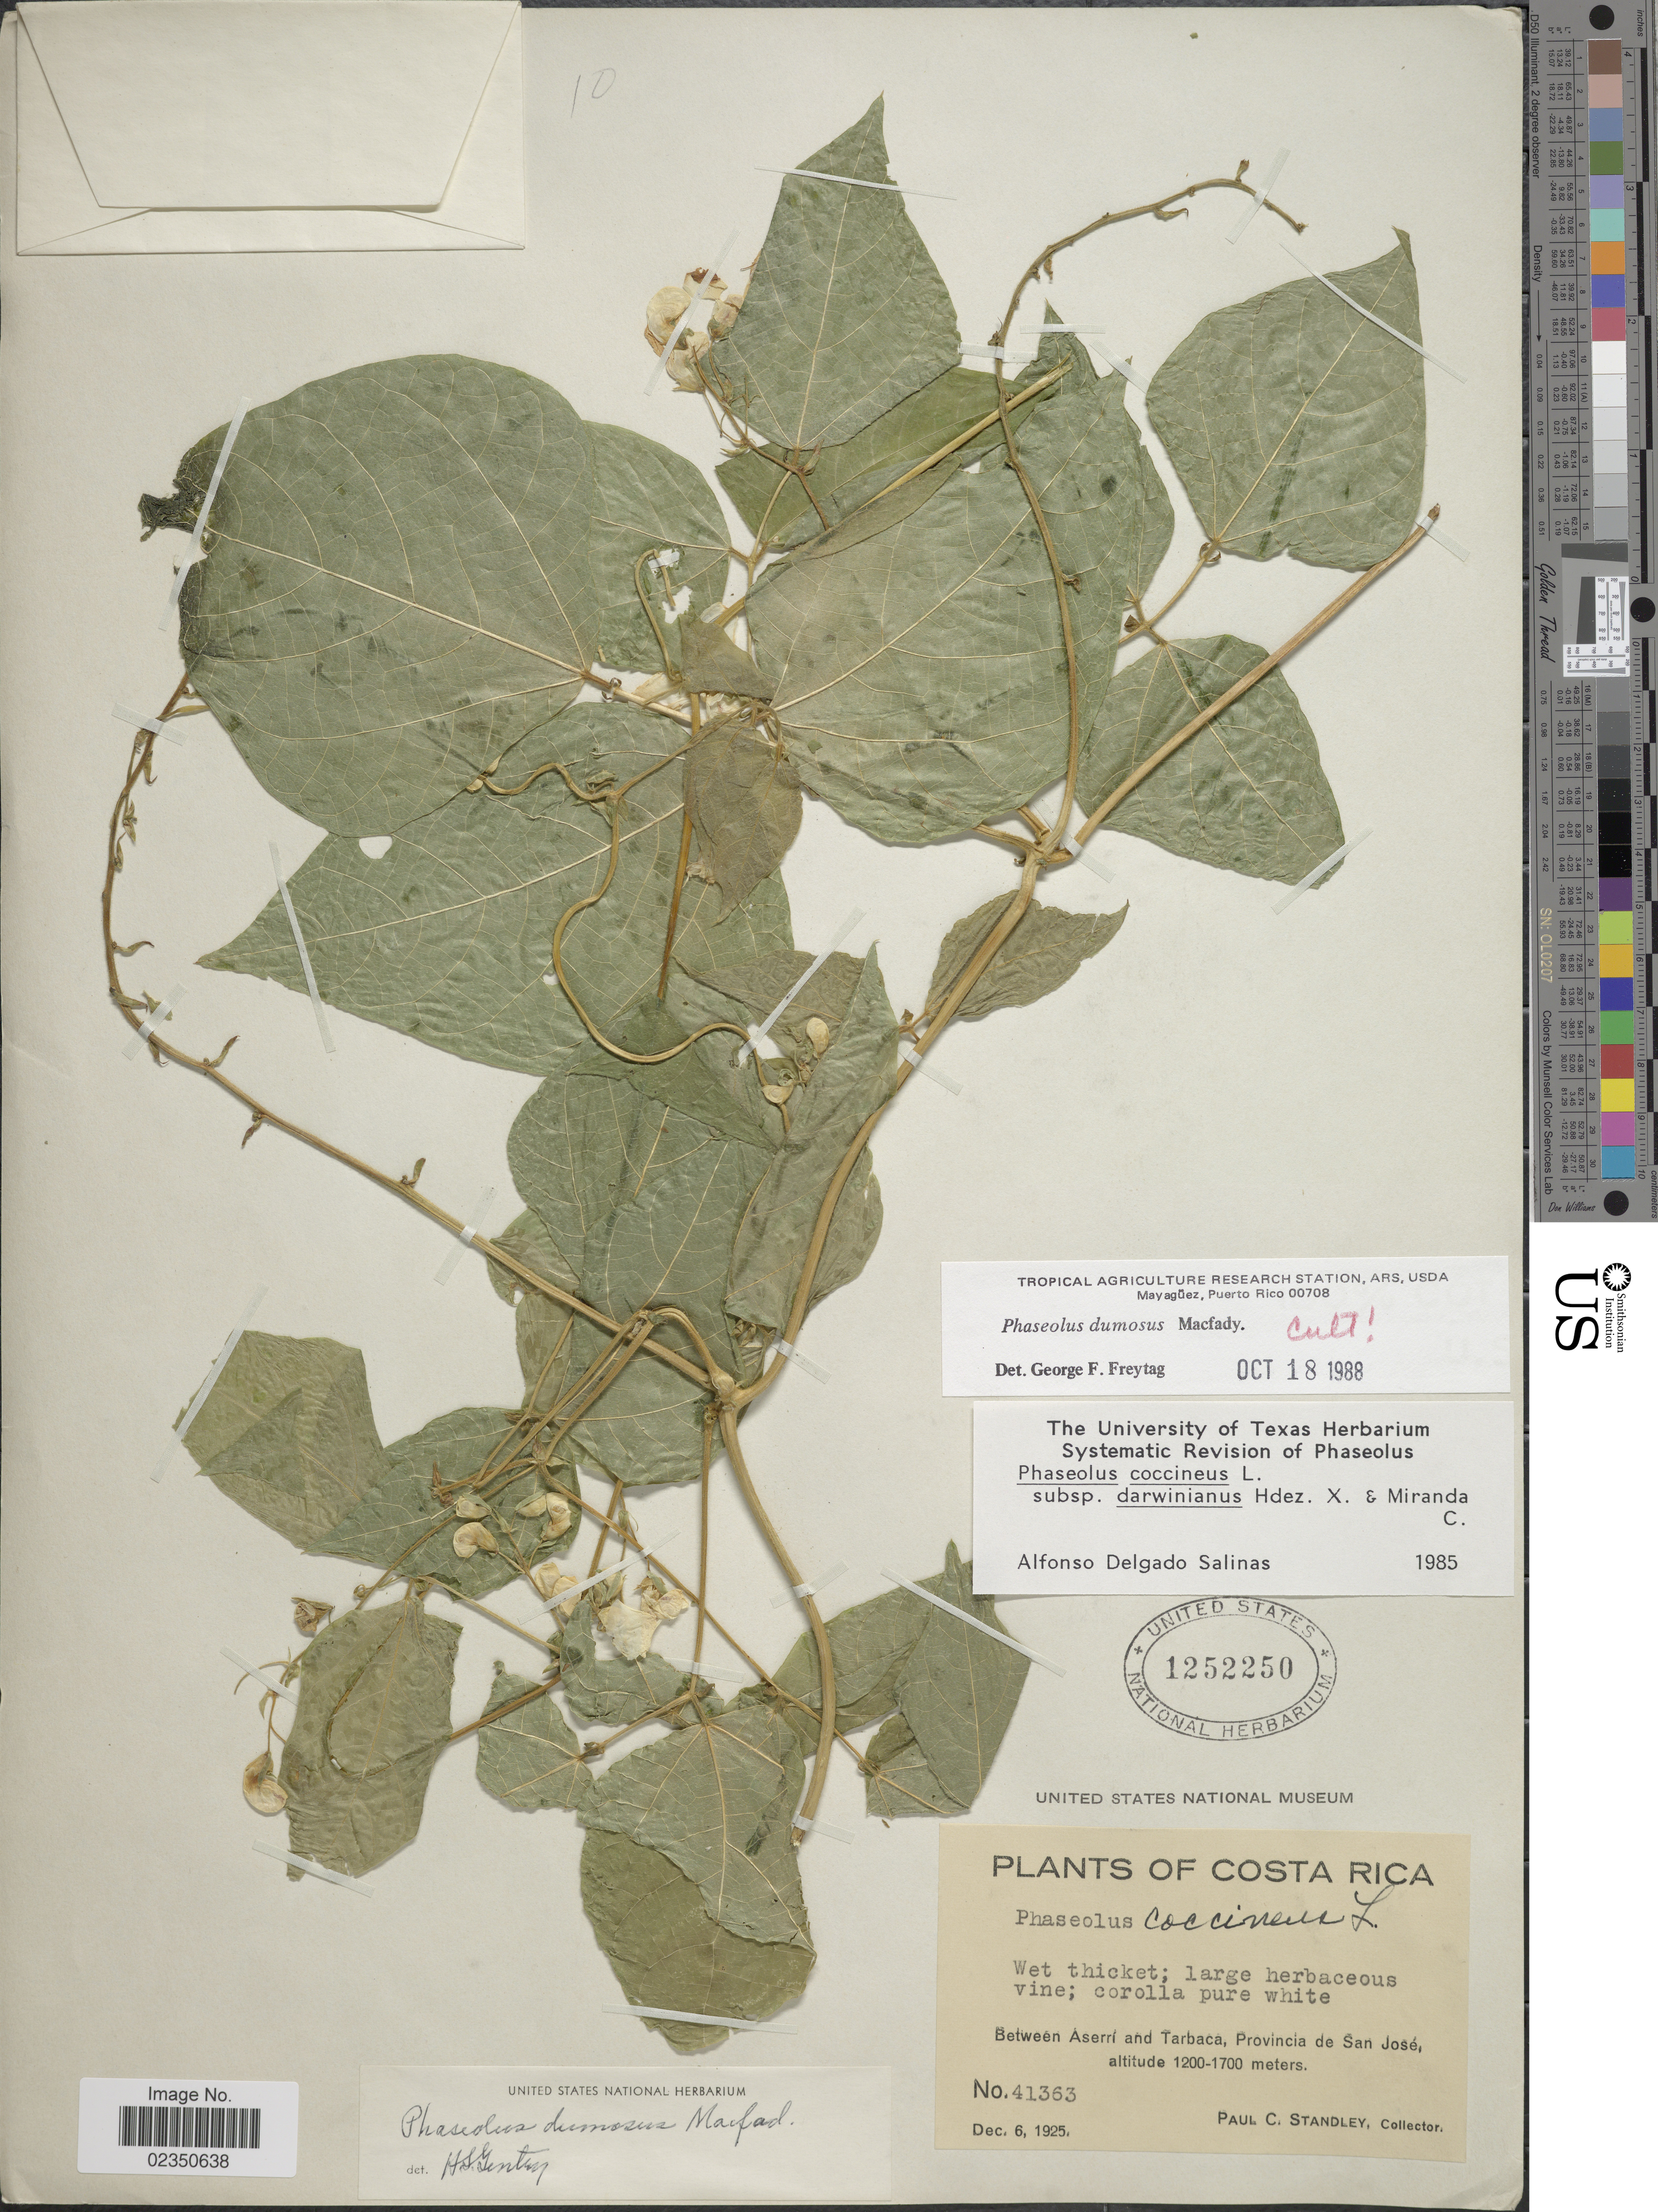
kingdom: Plantae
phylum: Tracheophyta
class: Magnoliopsida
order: Fabales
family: Fabaceae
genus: Phaseolus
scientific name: Phaseolus dumosus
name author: Macfad.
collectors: P. C. Standley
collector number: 41363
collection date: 1925-12-06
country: Costa Rica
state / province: San José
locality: Wet thicket, Between Aserri and Tarbaca.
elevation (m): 1200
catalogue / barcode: US 1252250